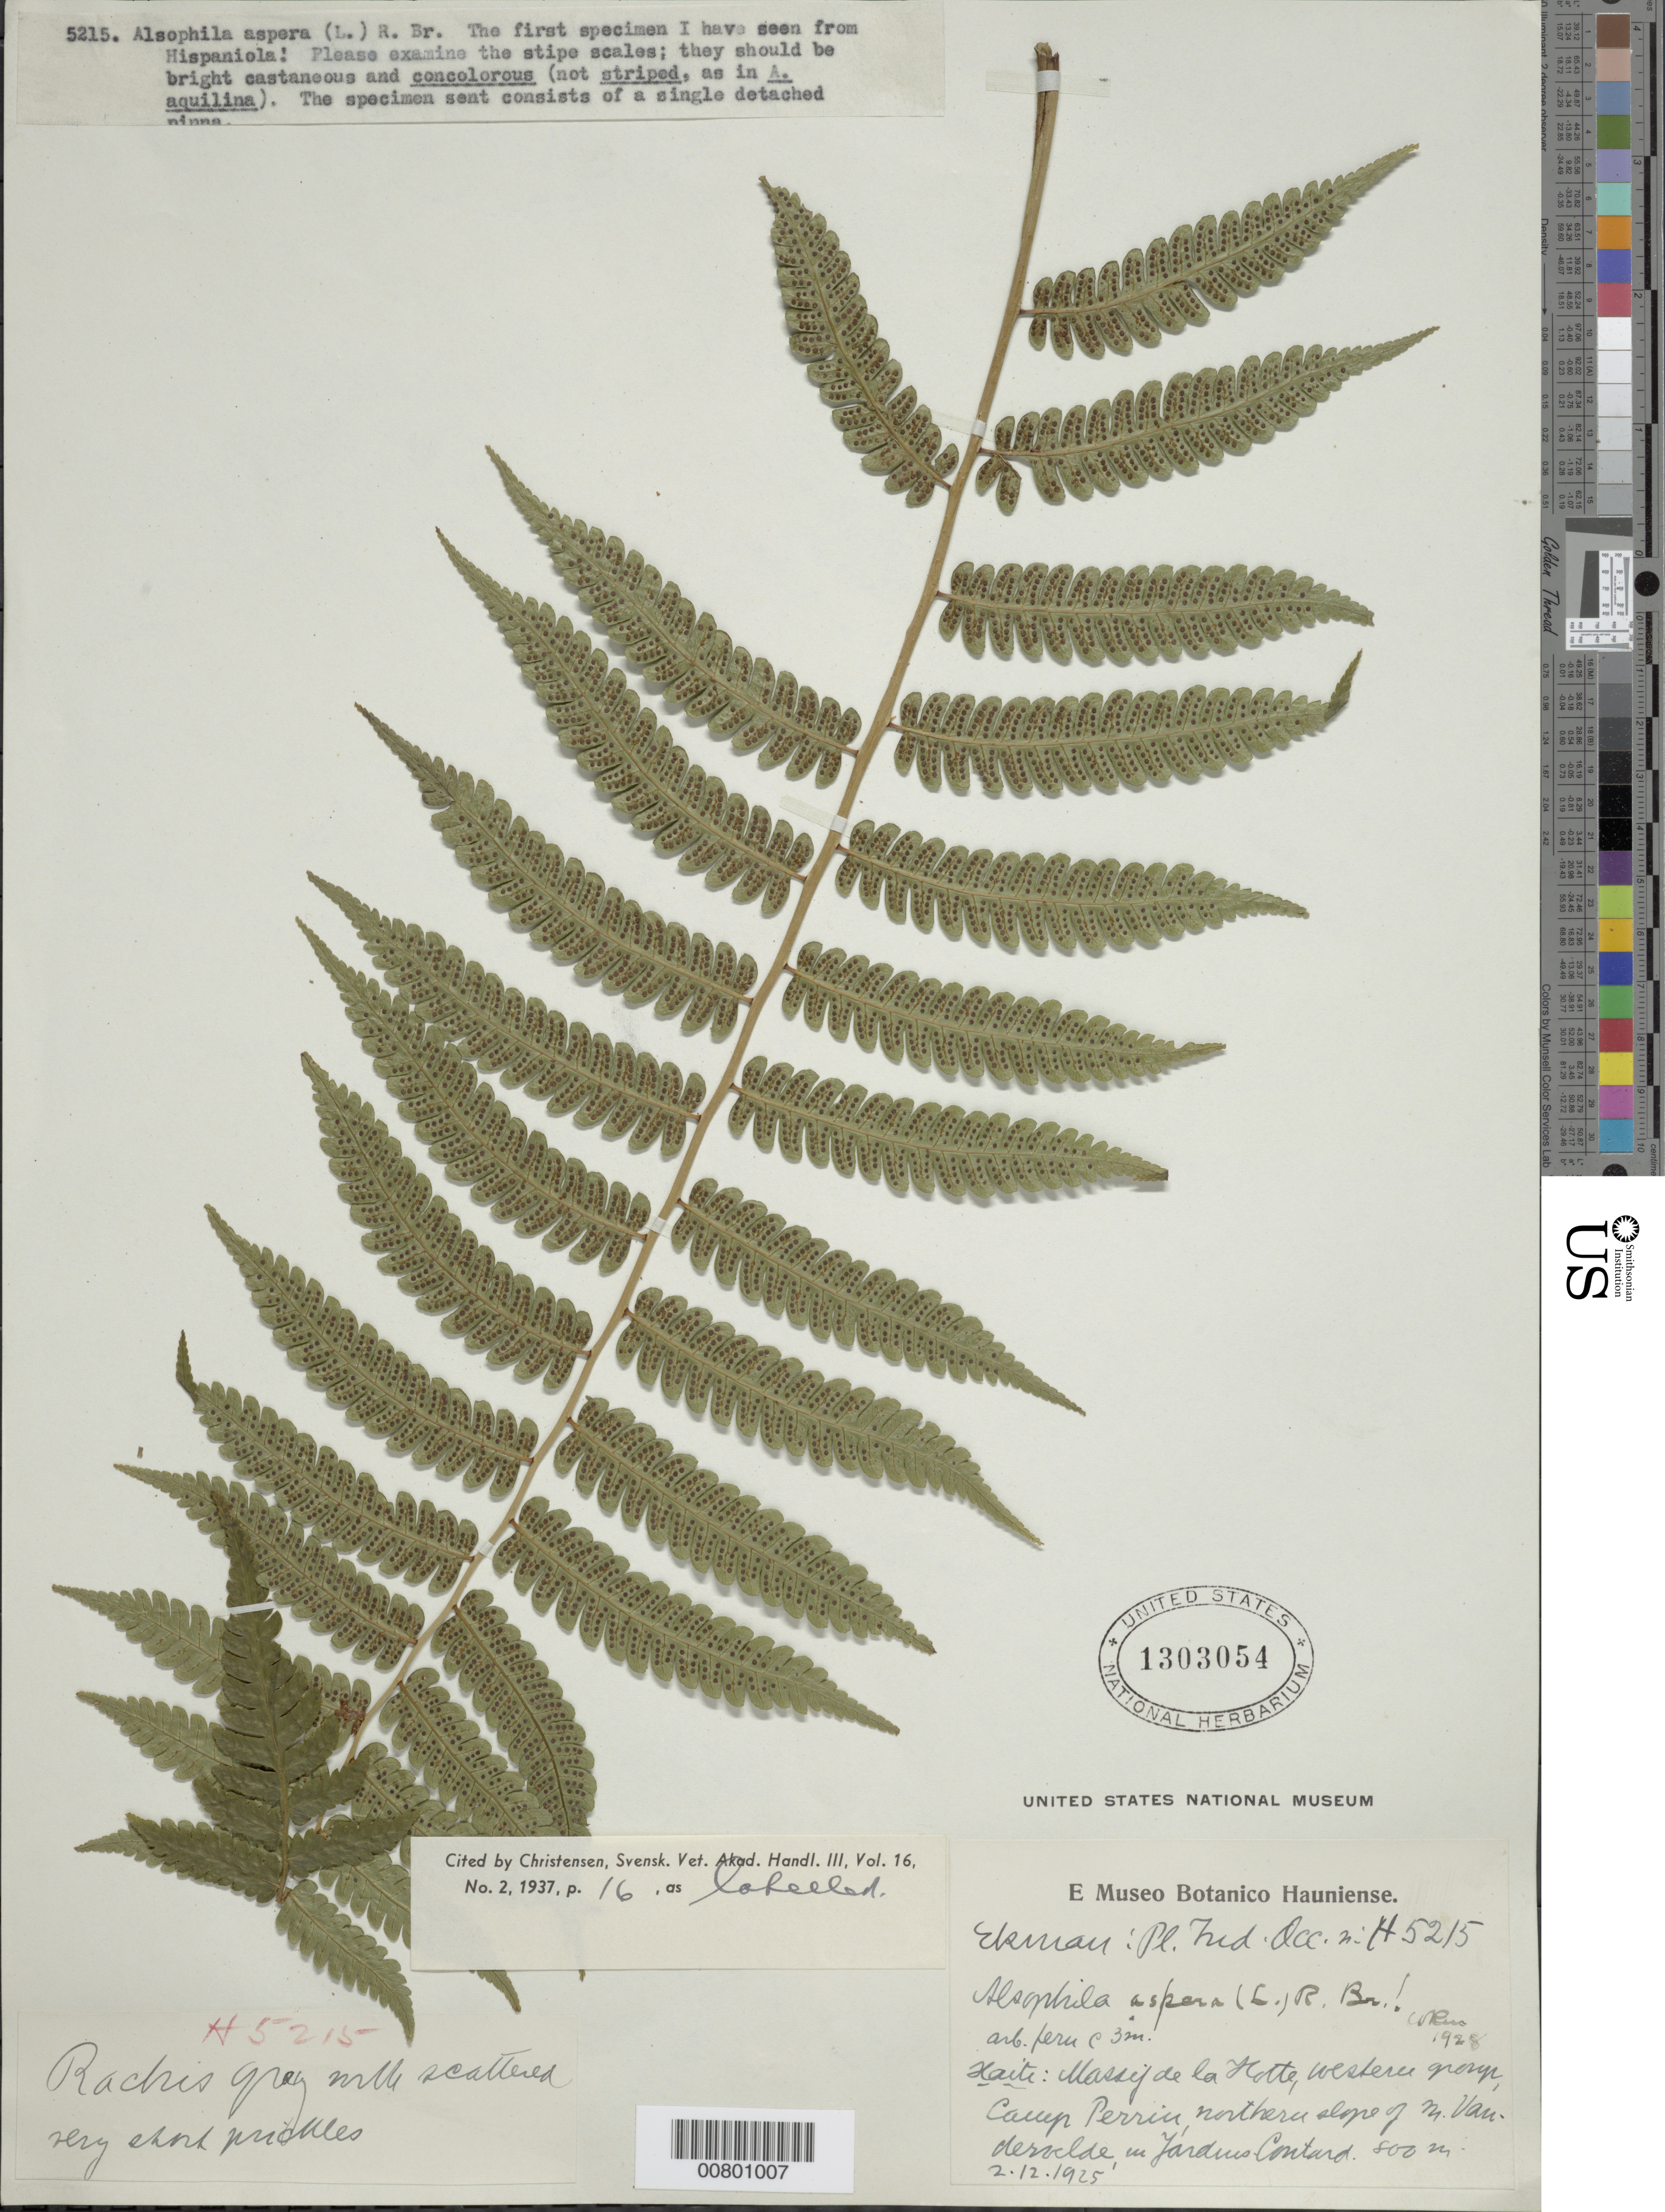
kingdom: Plantae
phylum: Tracheophyta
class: Polypodiopsida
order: Cyatheales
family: Cyatheaceae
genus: Cyathea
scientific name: Cyathea aspera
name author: (L.) Sw.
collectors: E. L. Ekman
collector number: H 5215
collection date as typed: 02 Dec 1925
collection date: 1925-12-02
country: Haiti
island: Hispaniola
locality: Massif de la Hotte, western group, Camp Perrin, N slope of M. Vanderoclde, Jardin Coutard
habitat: Laterite on eruptives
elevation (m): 800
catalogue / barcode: US 1303054